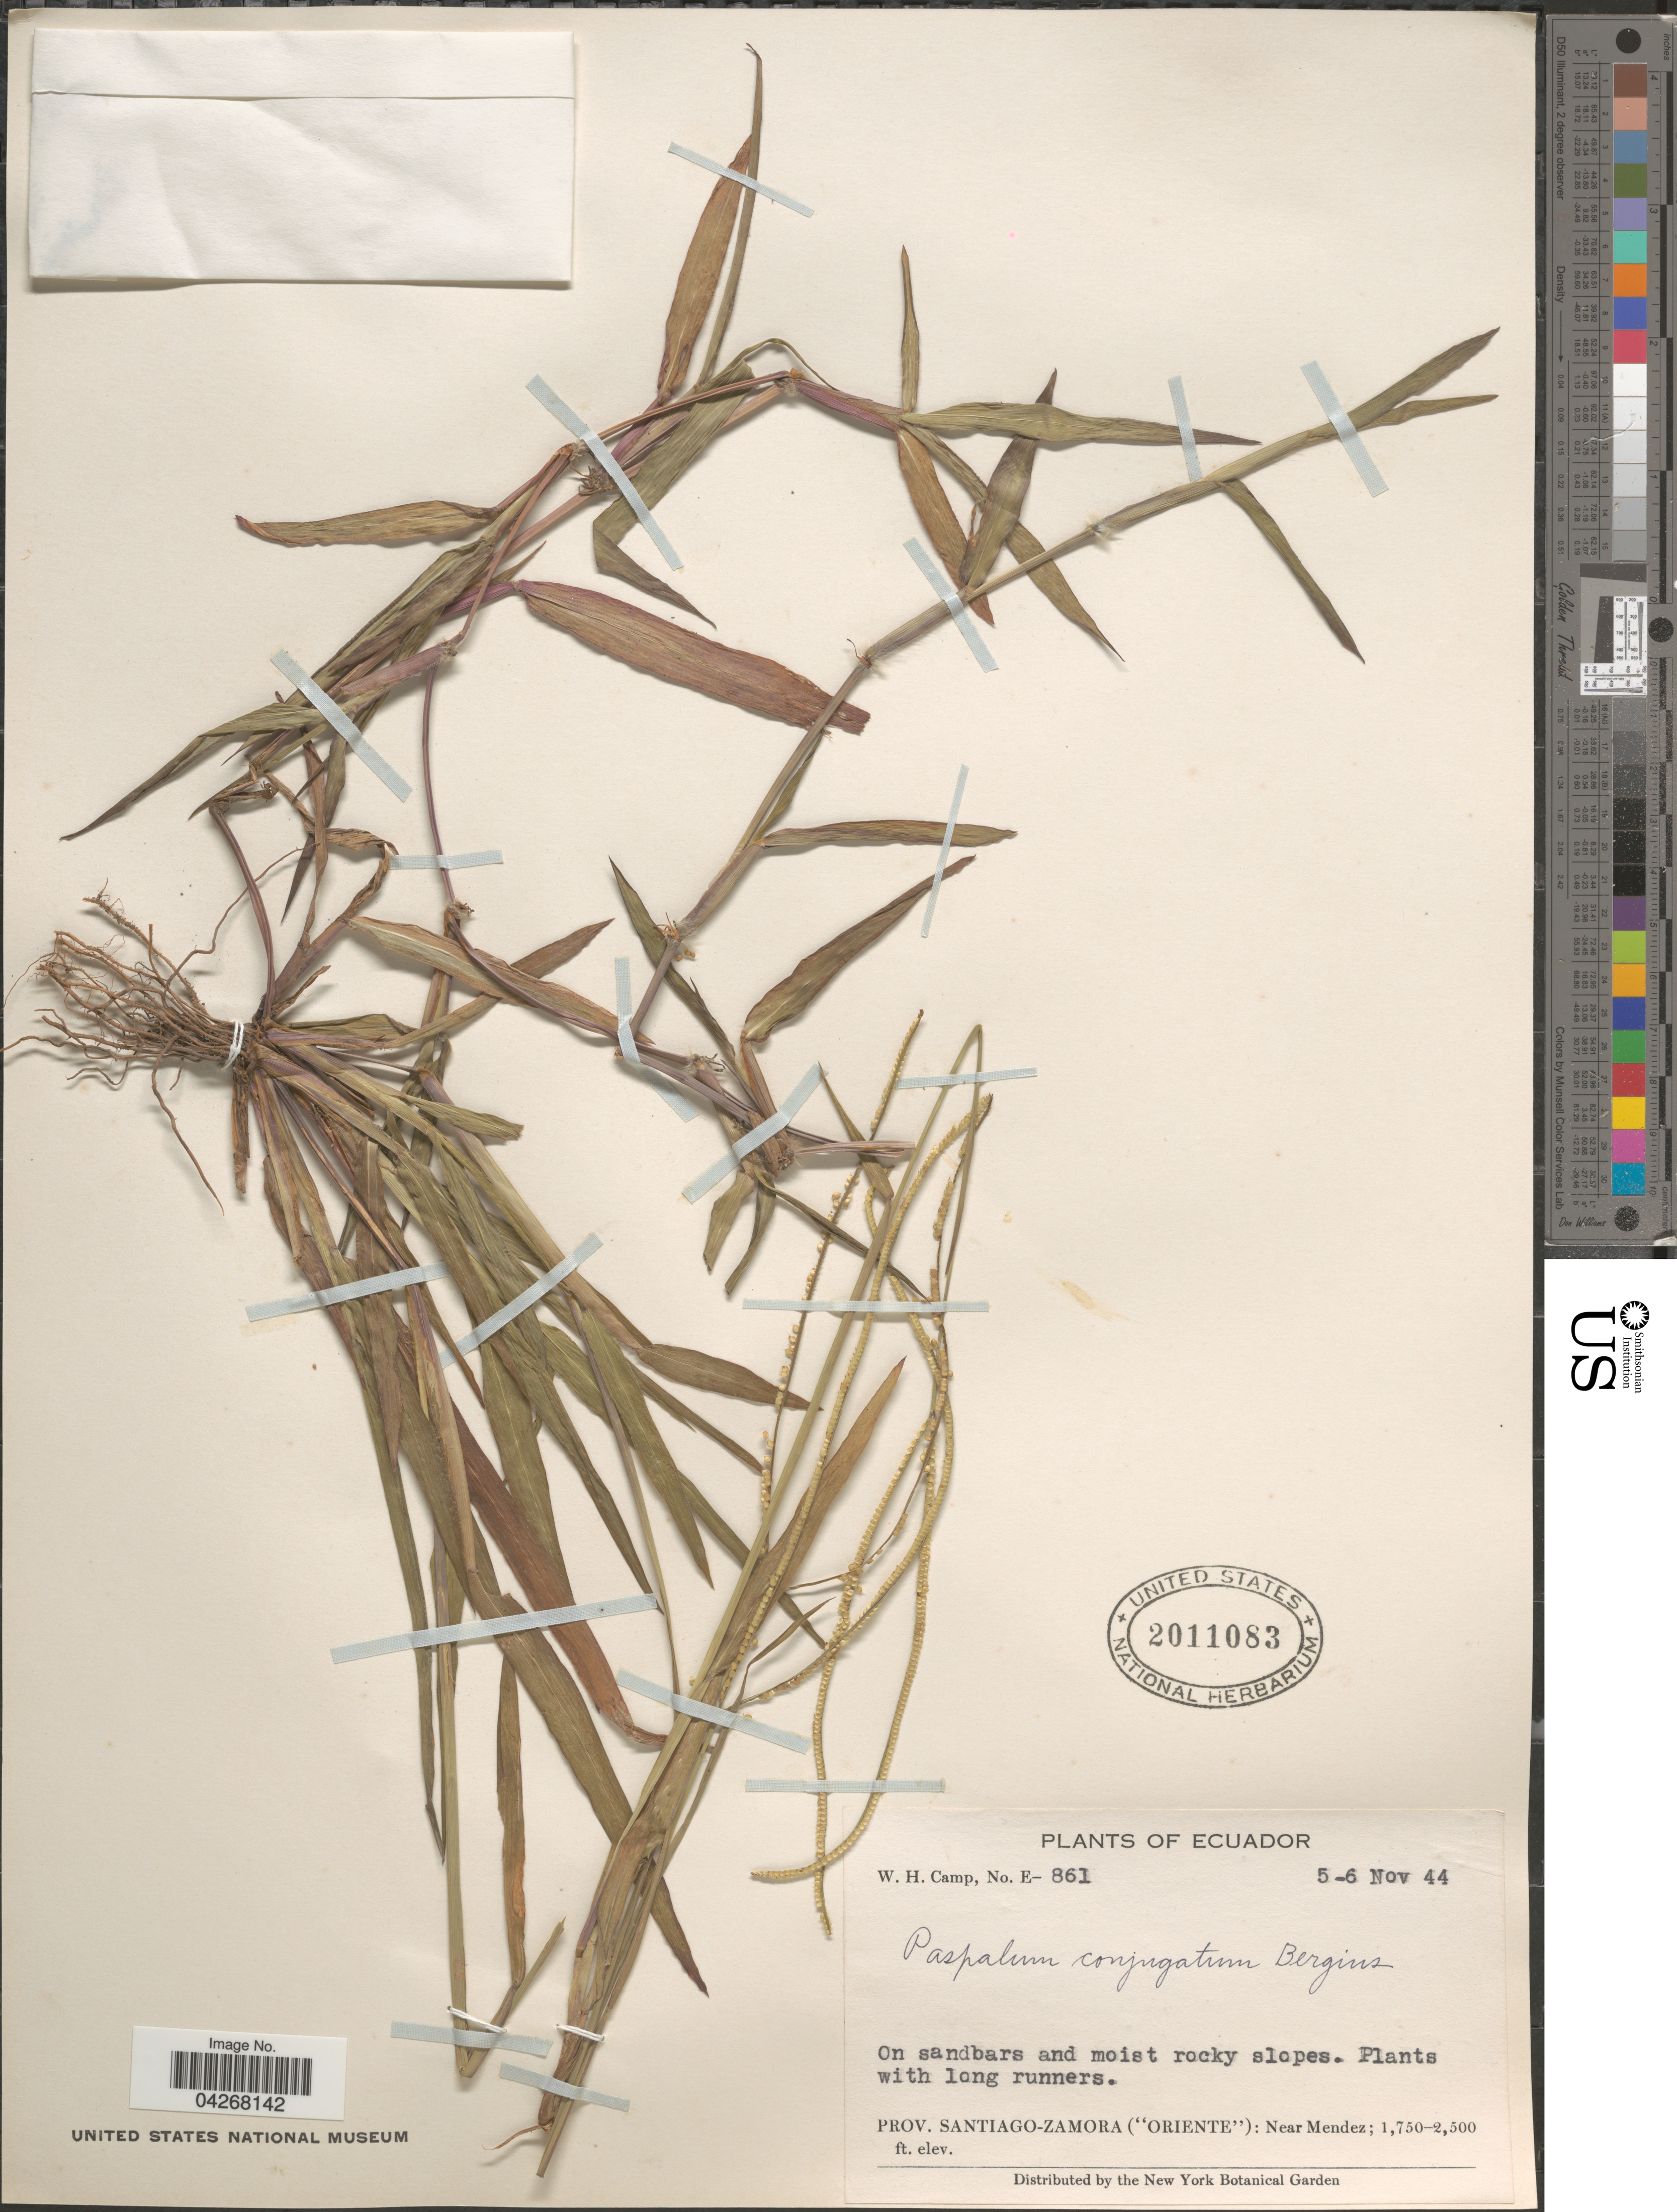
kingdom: Plantae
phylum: Tracheophyta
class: Liliopsida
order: Poales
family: Poaceae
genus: Paspalum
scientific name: Paspalum conjugatum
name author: P.J. Bergius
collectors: W. H. Camp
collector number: E-861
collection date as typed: Transcribed d/m/y: 5/11/44 to 6/11/44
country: Ecuador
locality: Prov. Santiago-Zamora ("Oriente"): Near Mendez.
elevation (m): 1750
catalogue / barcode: US 2011083